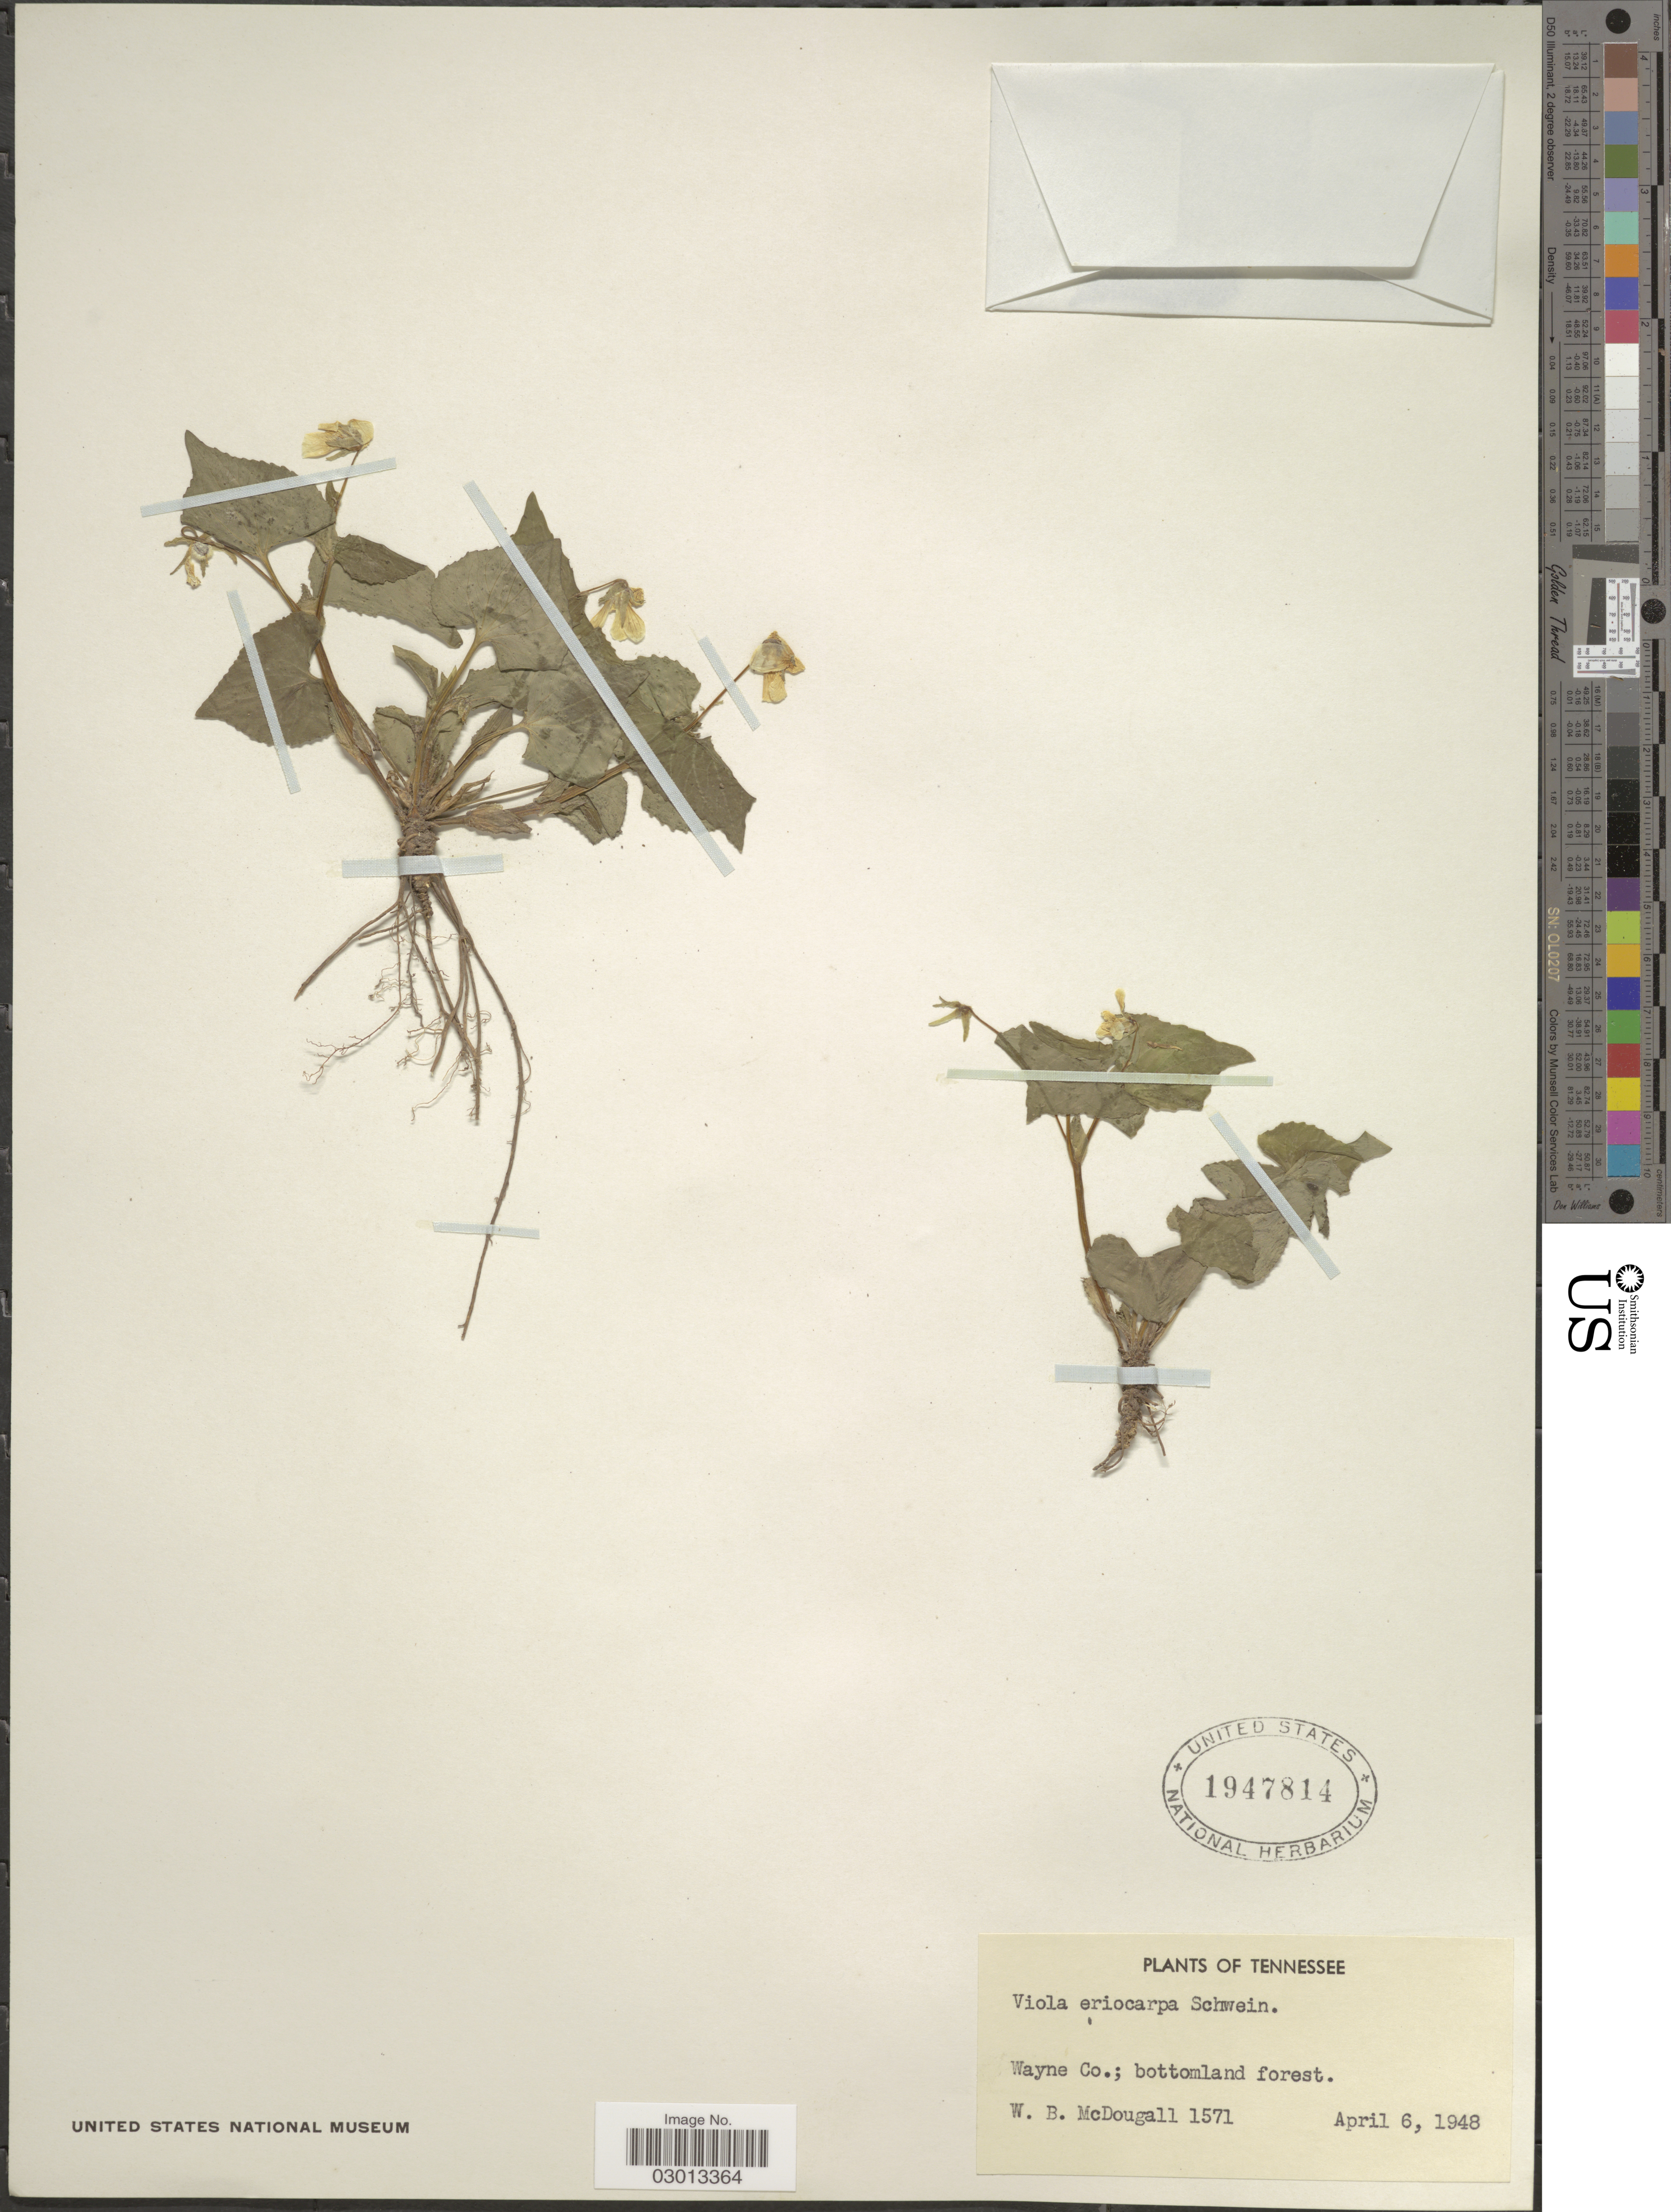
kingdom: Plantae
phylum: Tracheophyta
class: Magnoliopsida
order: Malpighiales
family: Violaceae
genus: Viola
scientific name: Viola pensylvanica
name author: Michx.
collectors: W. B. McDougall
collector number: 1571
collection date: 1948-04-06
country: United States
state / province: Tennessee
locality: Wayne Co.; bottomland forest.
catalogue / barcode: US 1947814